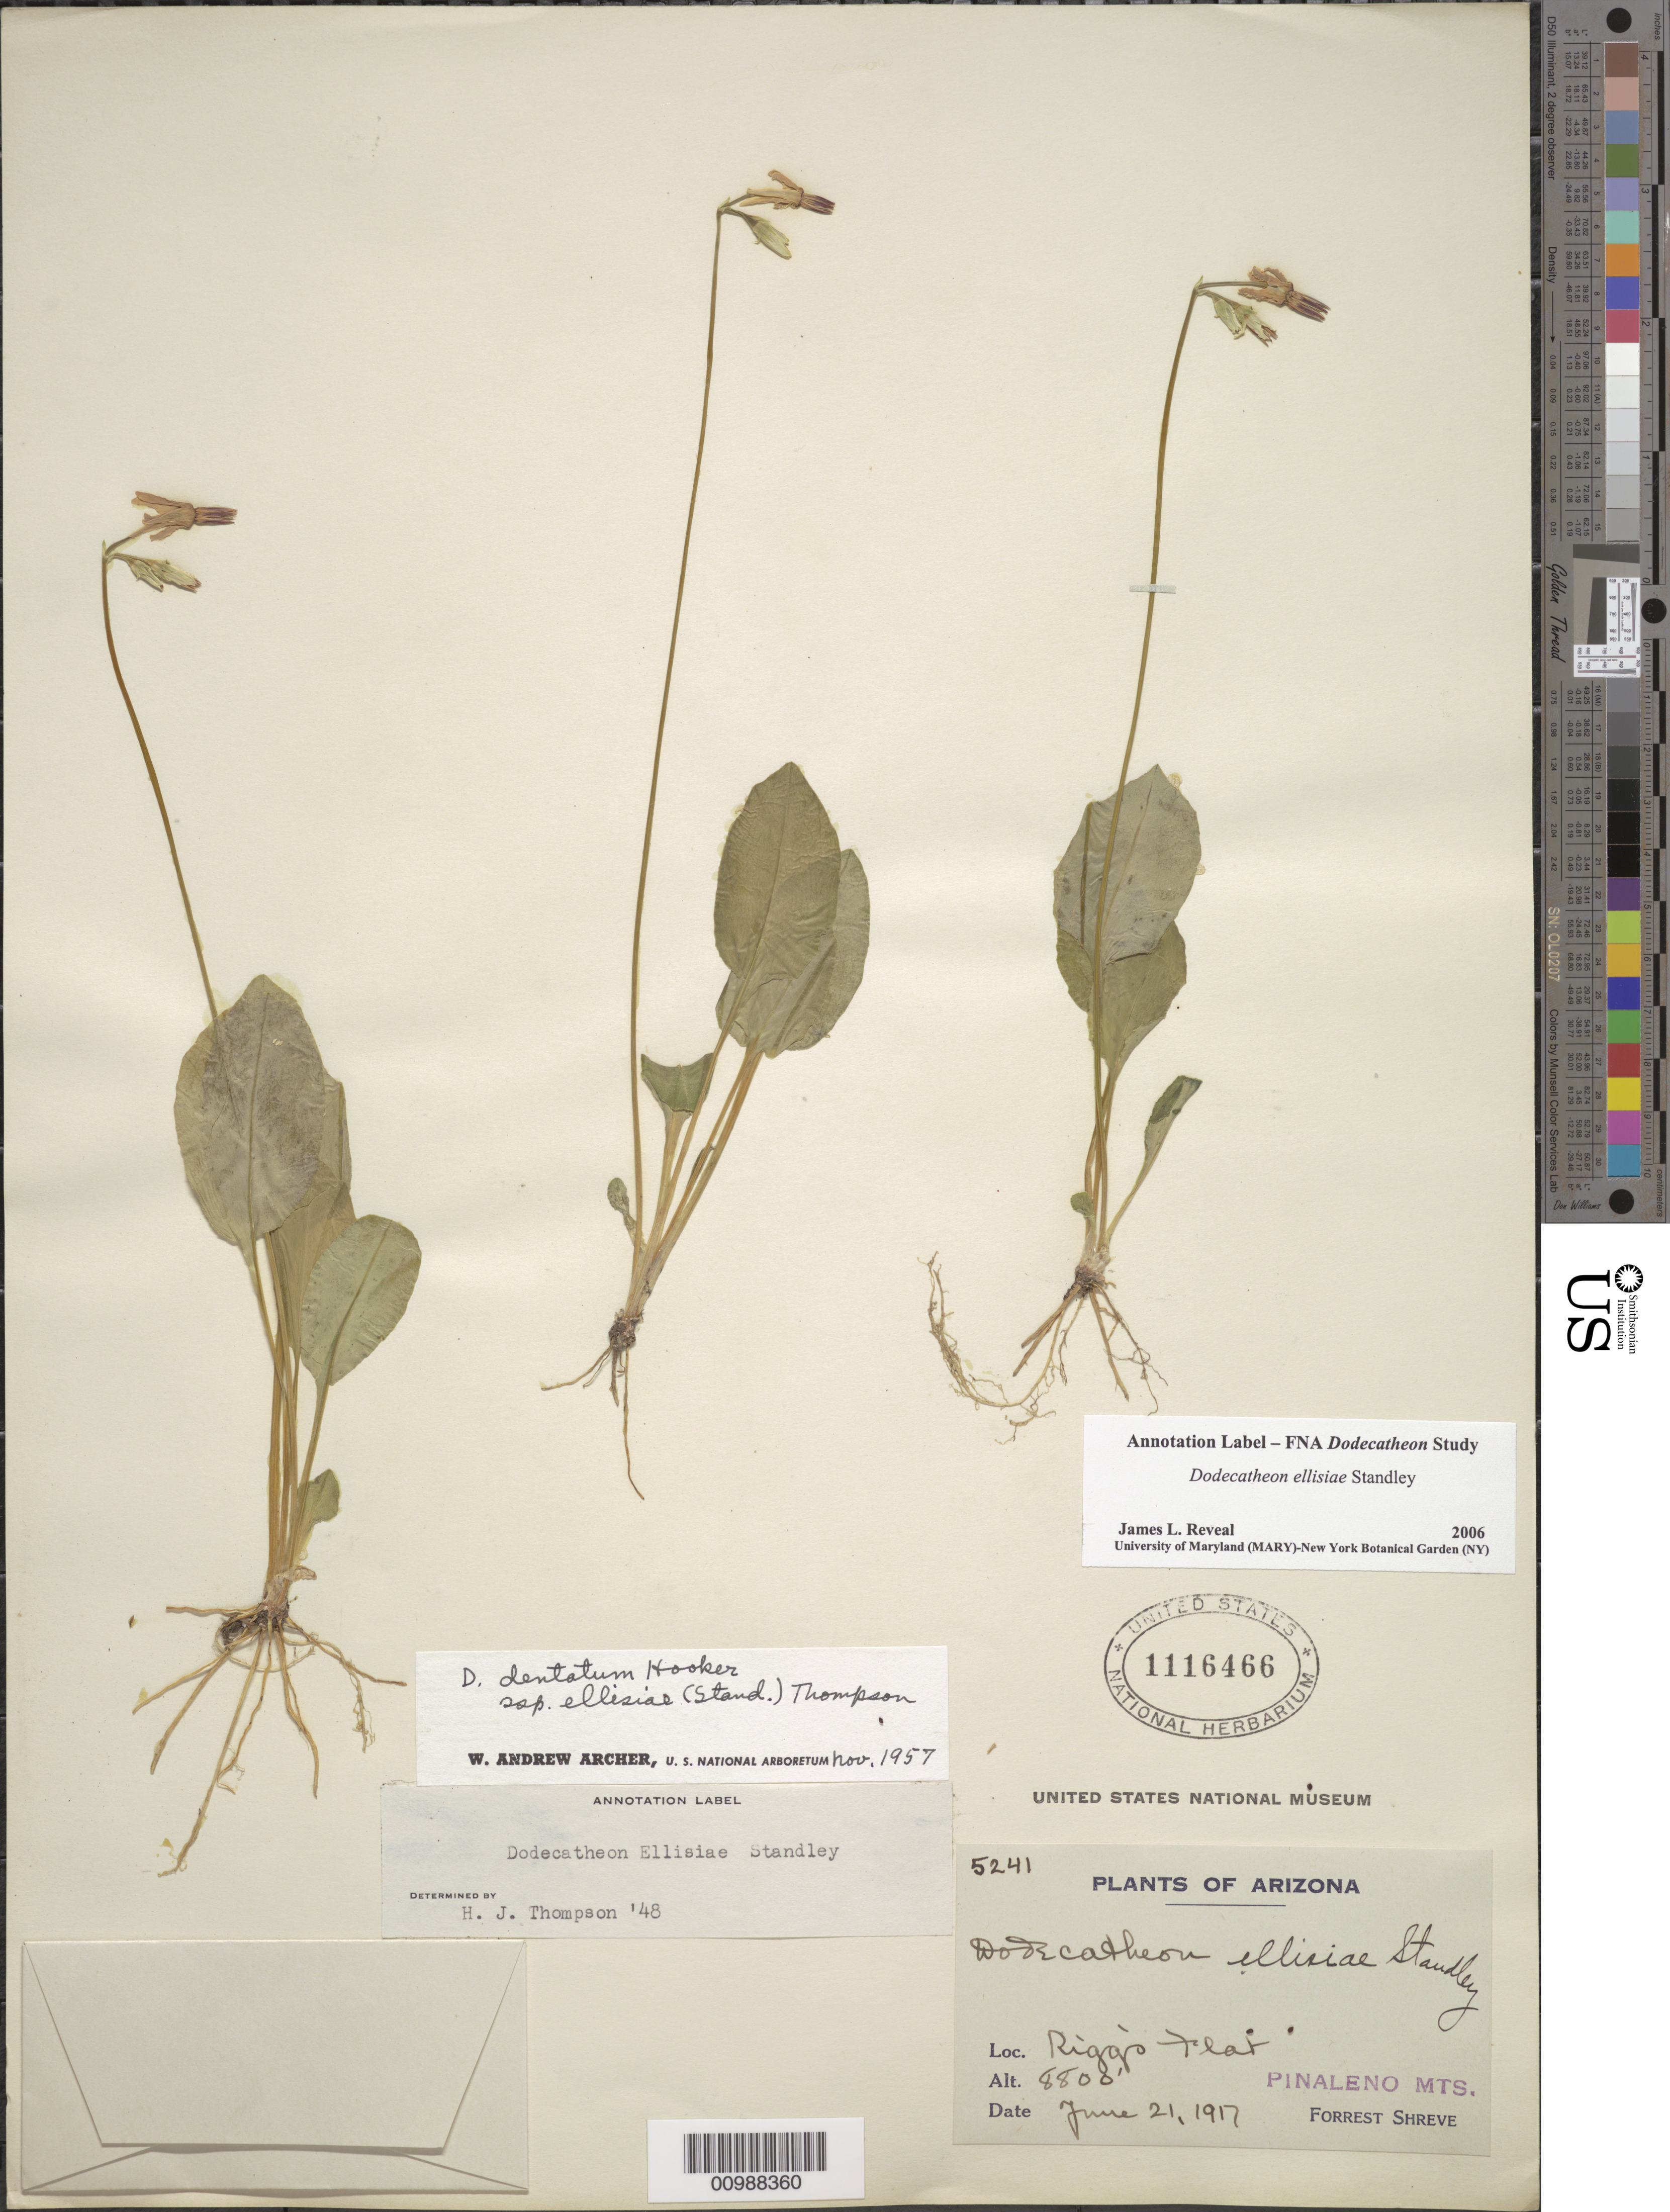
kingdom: Plantae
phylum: Tracheophyta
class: Magnoliopsida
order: Ericales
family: Primulaceae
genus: Dodecatheon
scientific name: Dodecatheon ellisiae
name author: Standl.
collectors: F. Shreve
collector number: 5241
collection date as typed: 21 Jun 1917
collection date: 1917-06-21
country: United States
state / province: Arizona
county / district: Graham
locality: Rigg's Flat, Pinaleno Mountains.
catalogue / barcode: US 1116466